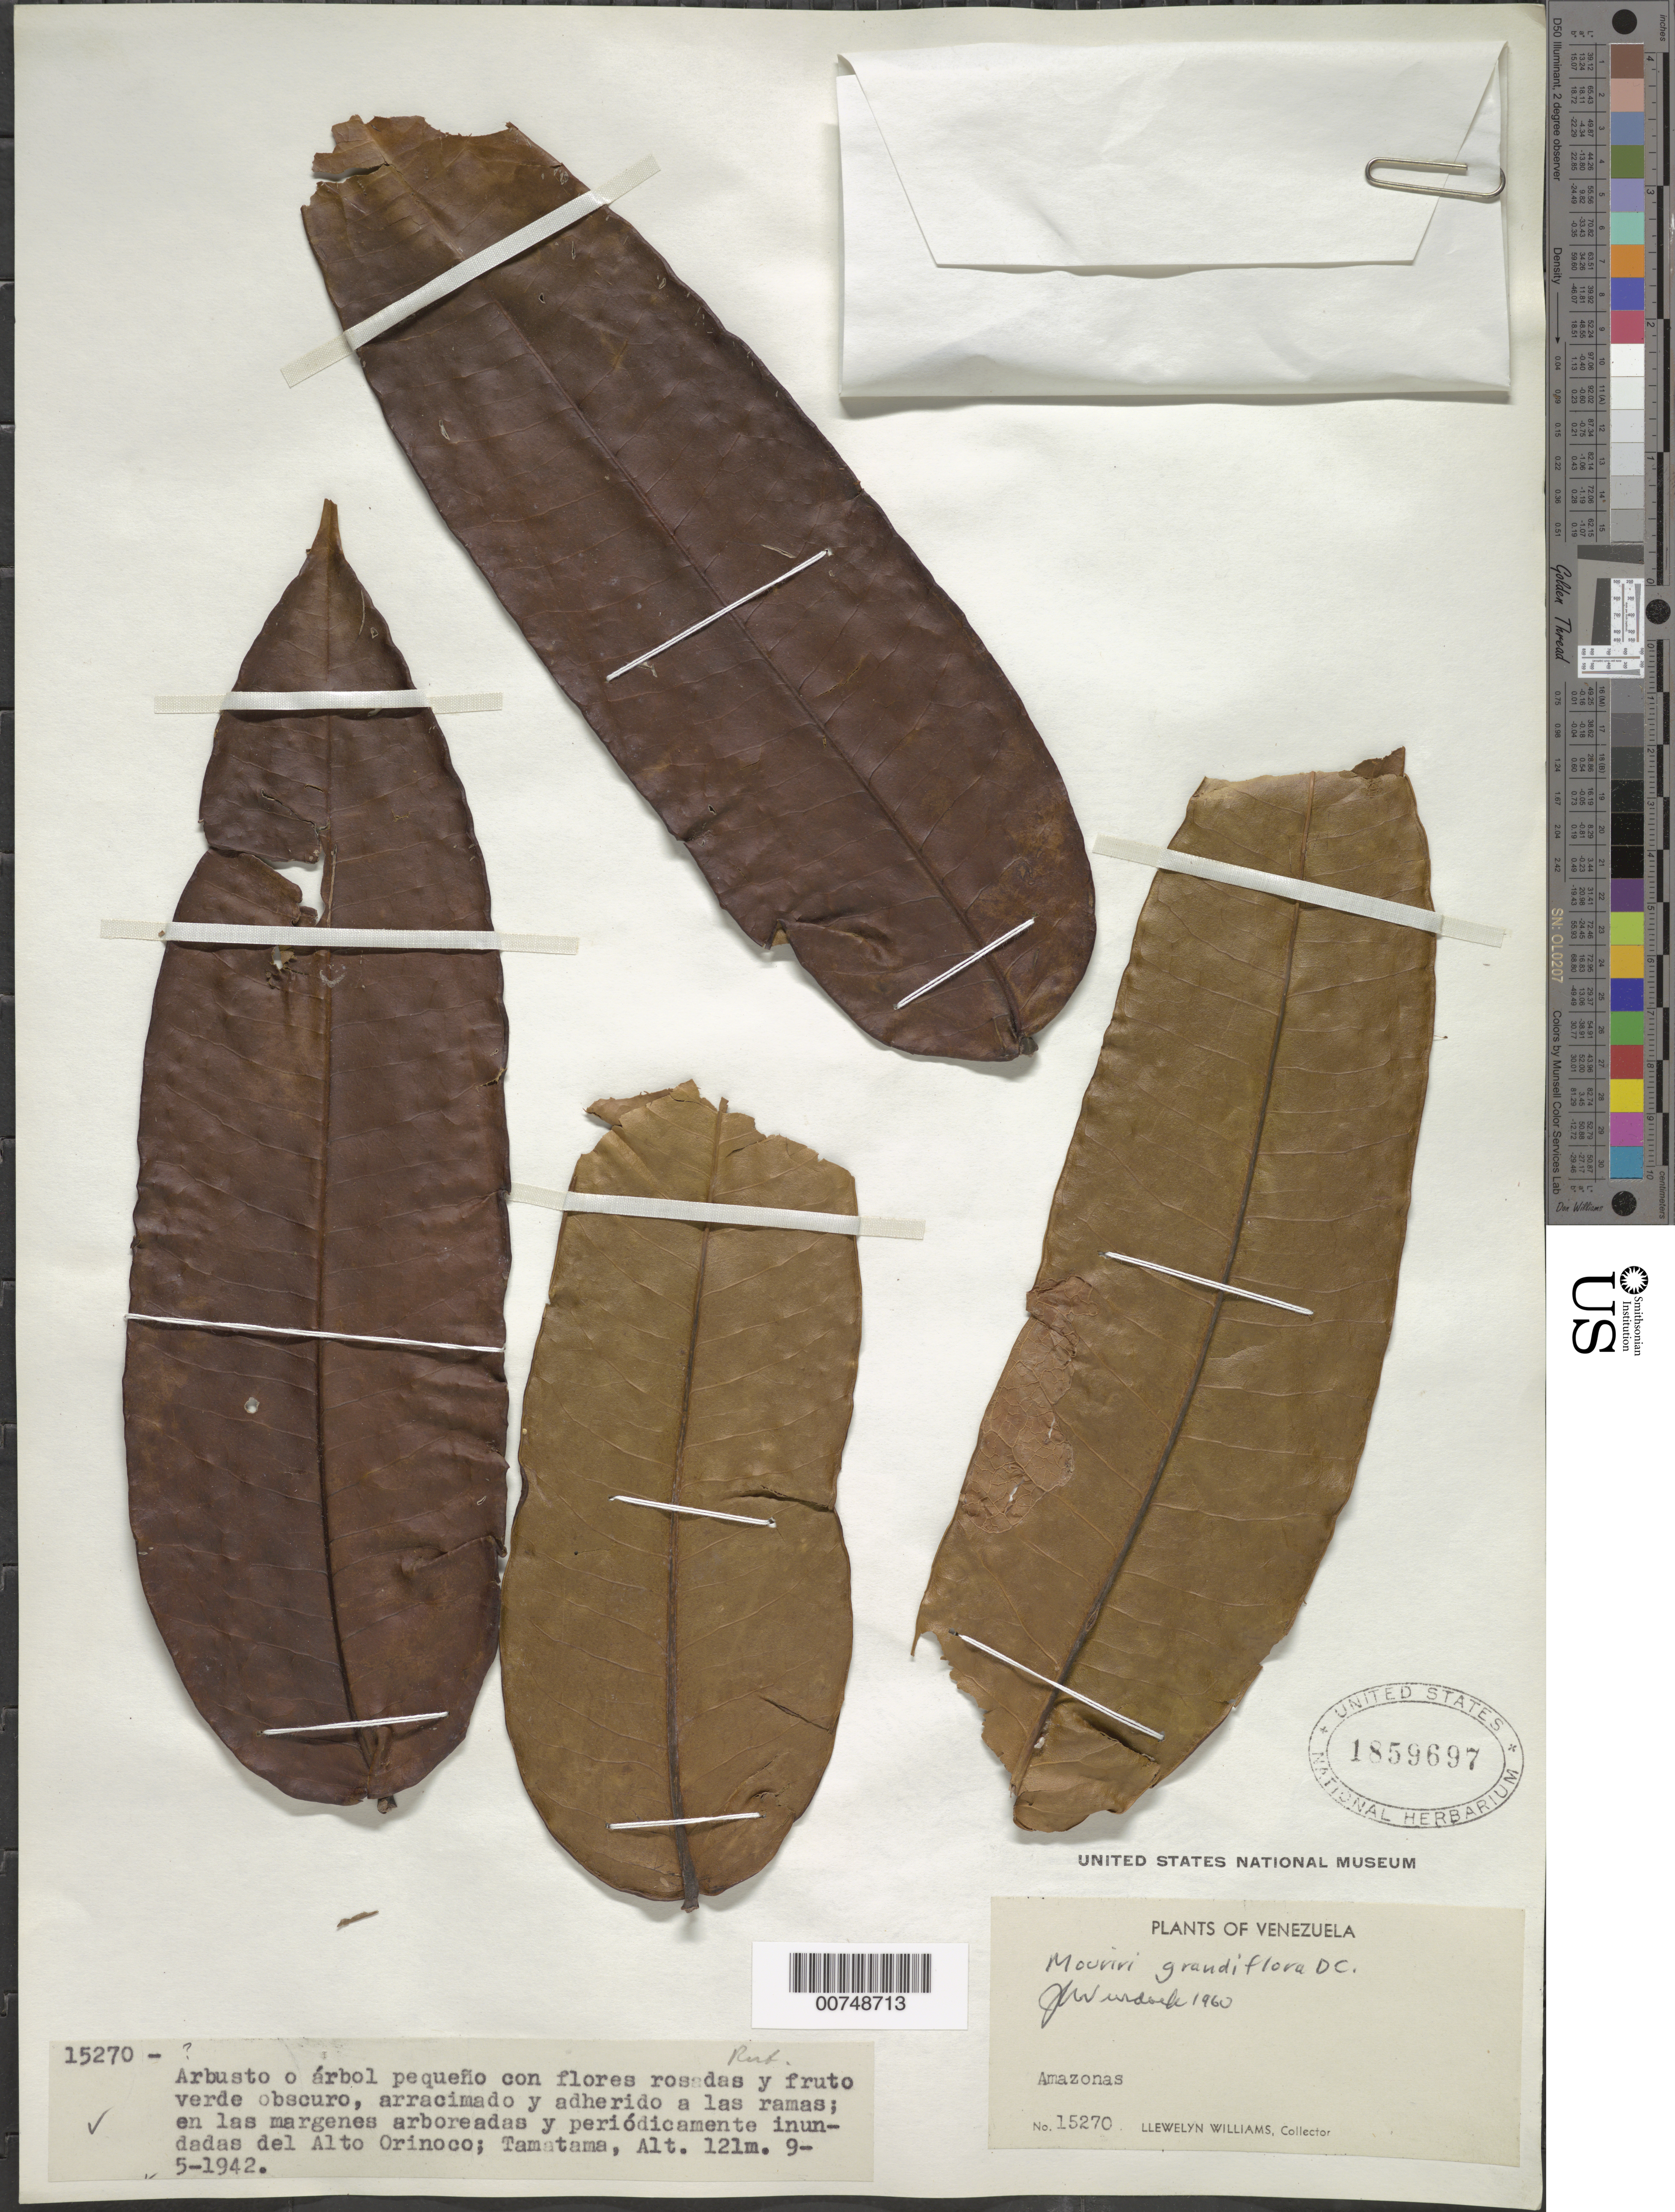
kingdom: Plantae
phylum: Tracheophyta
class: Magnoliopsida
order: Myrtales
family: Melastomataceae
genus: Mouriri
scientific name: Mouriri grandiflora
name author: DC.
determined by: Wurdack, John J., (US), US (UNITED STATES)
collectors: Ll. Williams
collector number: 15270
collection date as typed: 9-May-42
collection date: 1942-05-09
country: Venezuela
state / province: Amazonas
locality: Tamatama, Alto Río Orinoco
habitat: Margenes arboreadas y periodicamente inundadas del rio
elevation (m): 121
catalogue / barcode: US 1859697